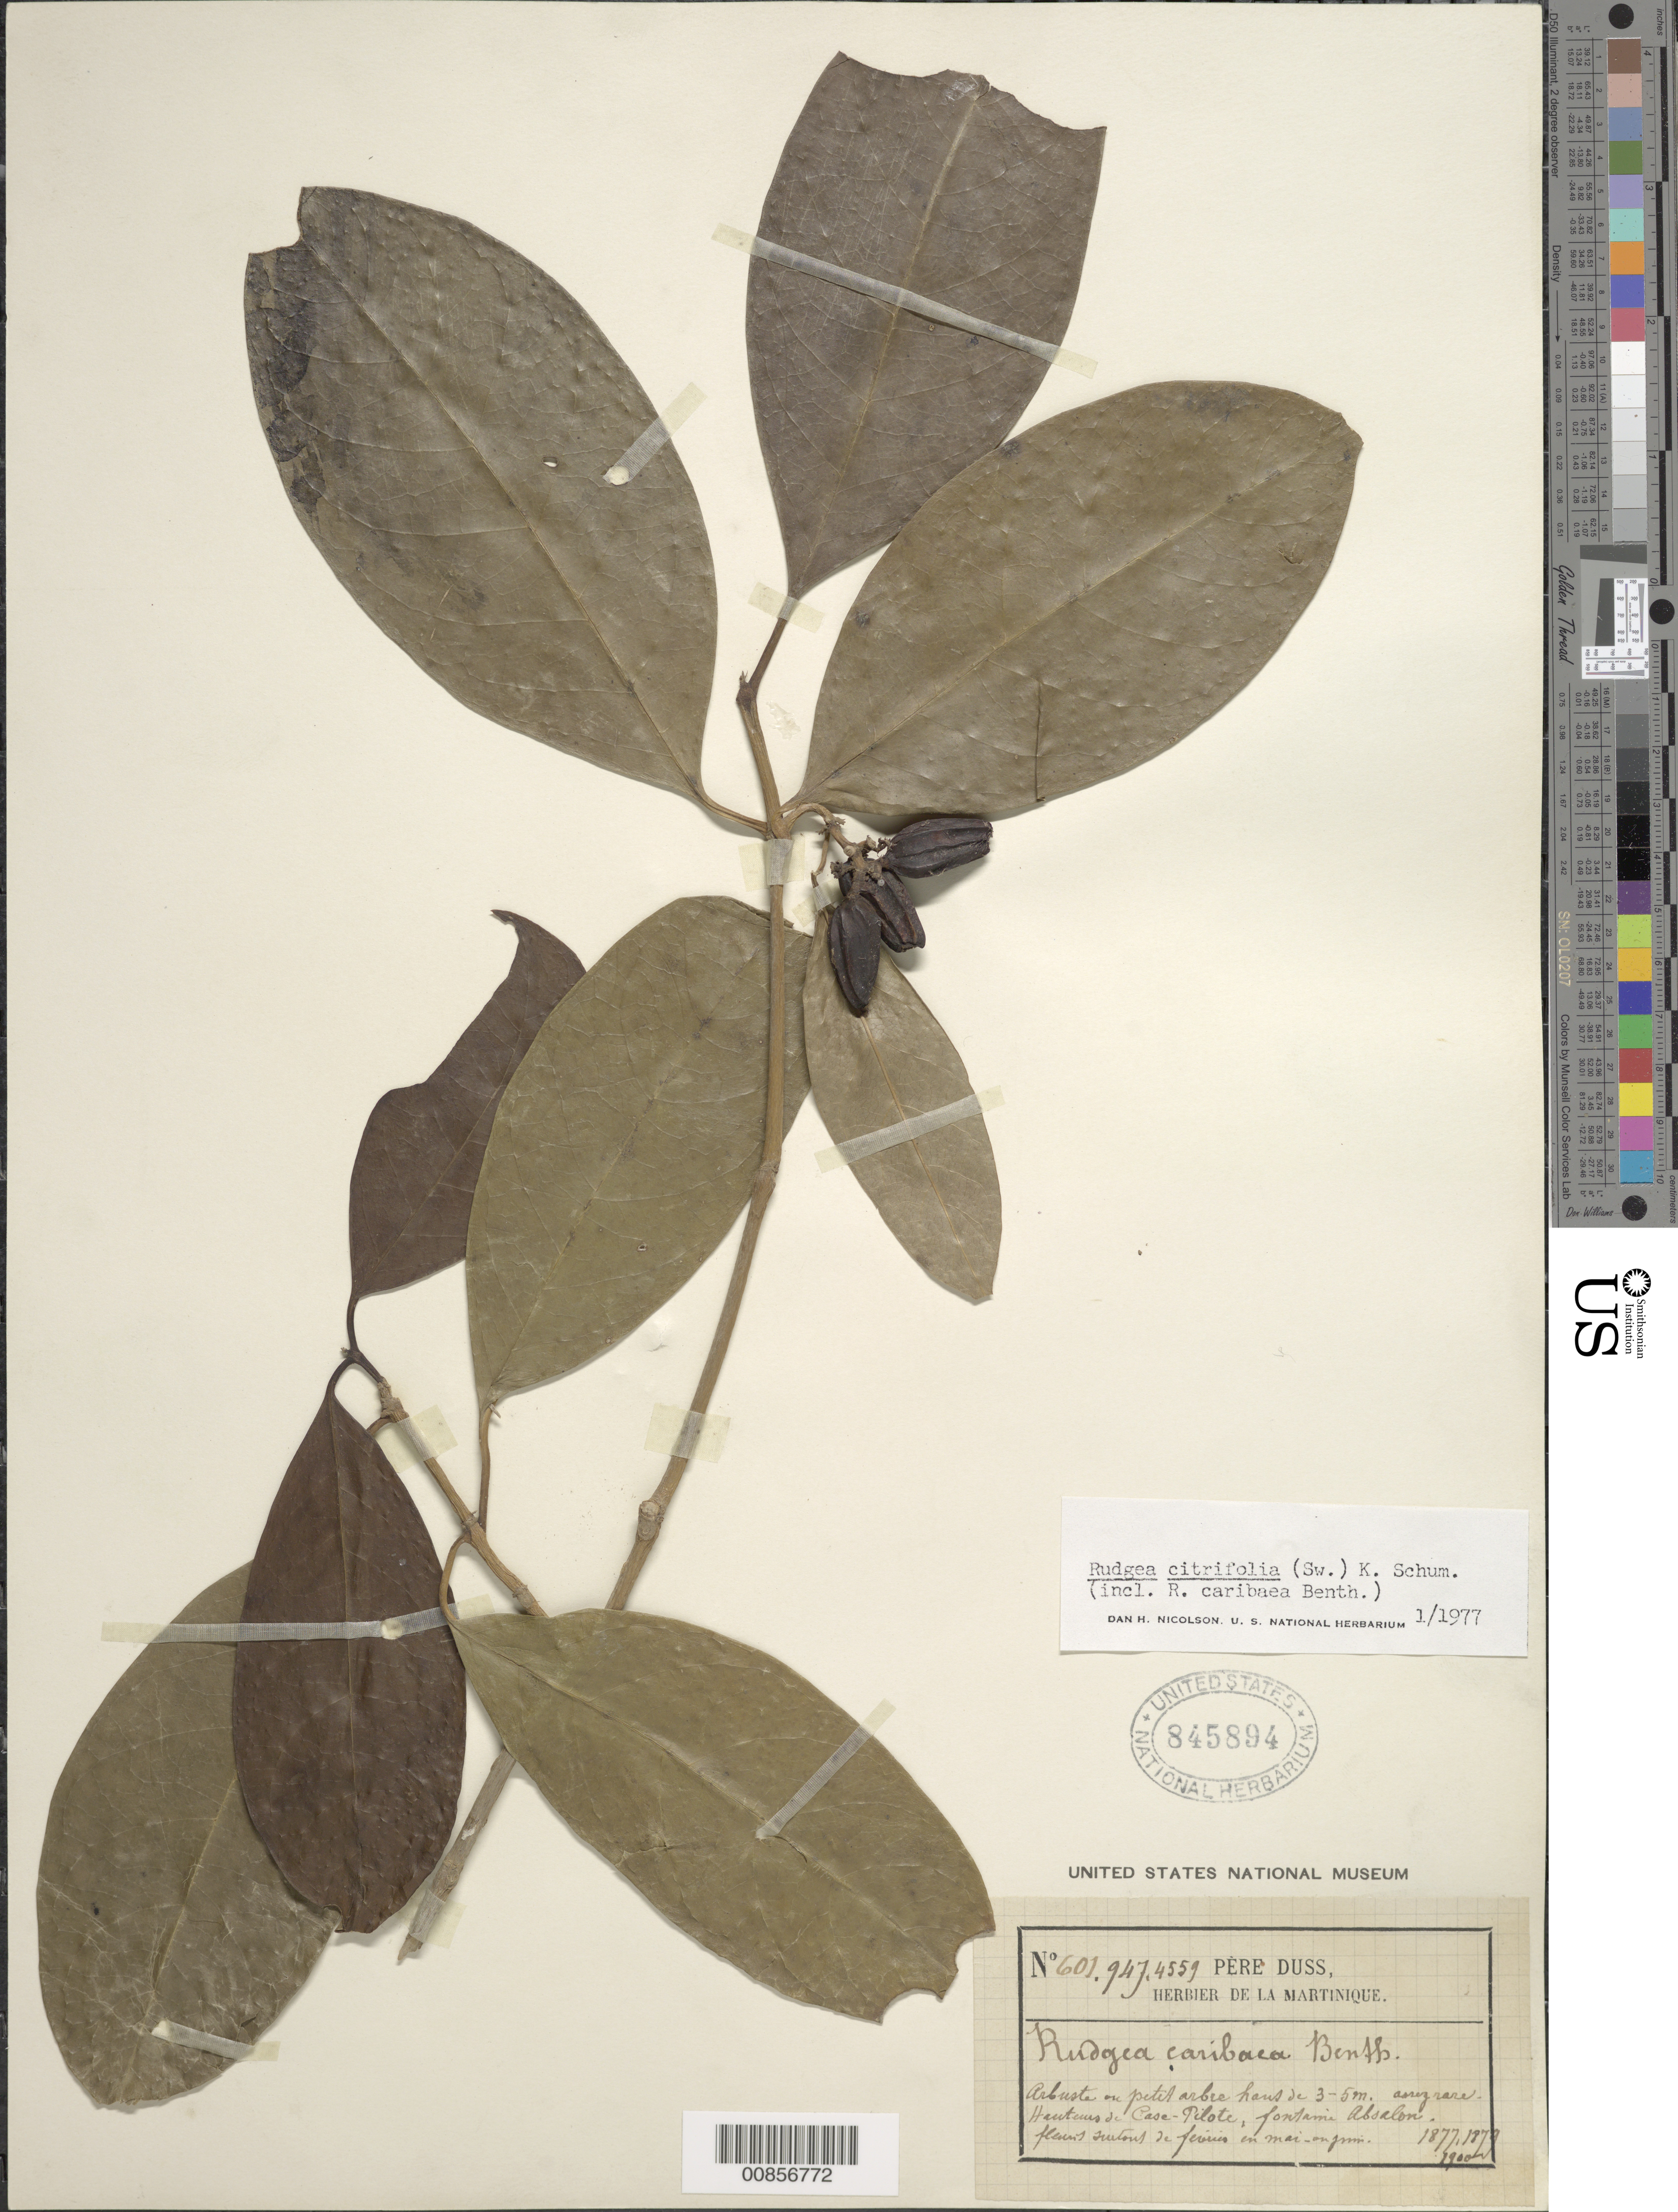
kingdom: Plantae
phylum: Tracheophyta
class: Magnoliopsida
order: Gentianales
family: Rubiaceae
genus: Rudgea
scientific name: Rudgea citrifolia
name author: (Sw.) K. Schum.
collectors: Père Duss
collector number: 601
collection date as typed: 1877 to -- --- 1879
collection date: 1877/1879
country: Martinique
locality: Hauteurs de Case-Pilote, fontaine Absalon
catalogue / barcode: US 845894